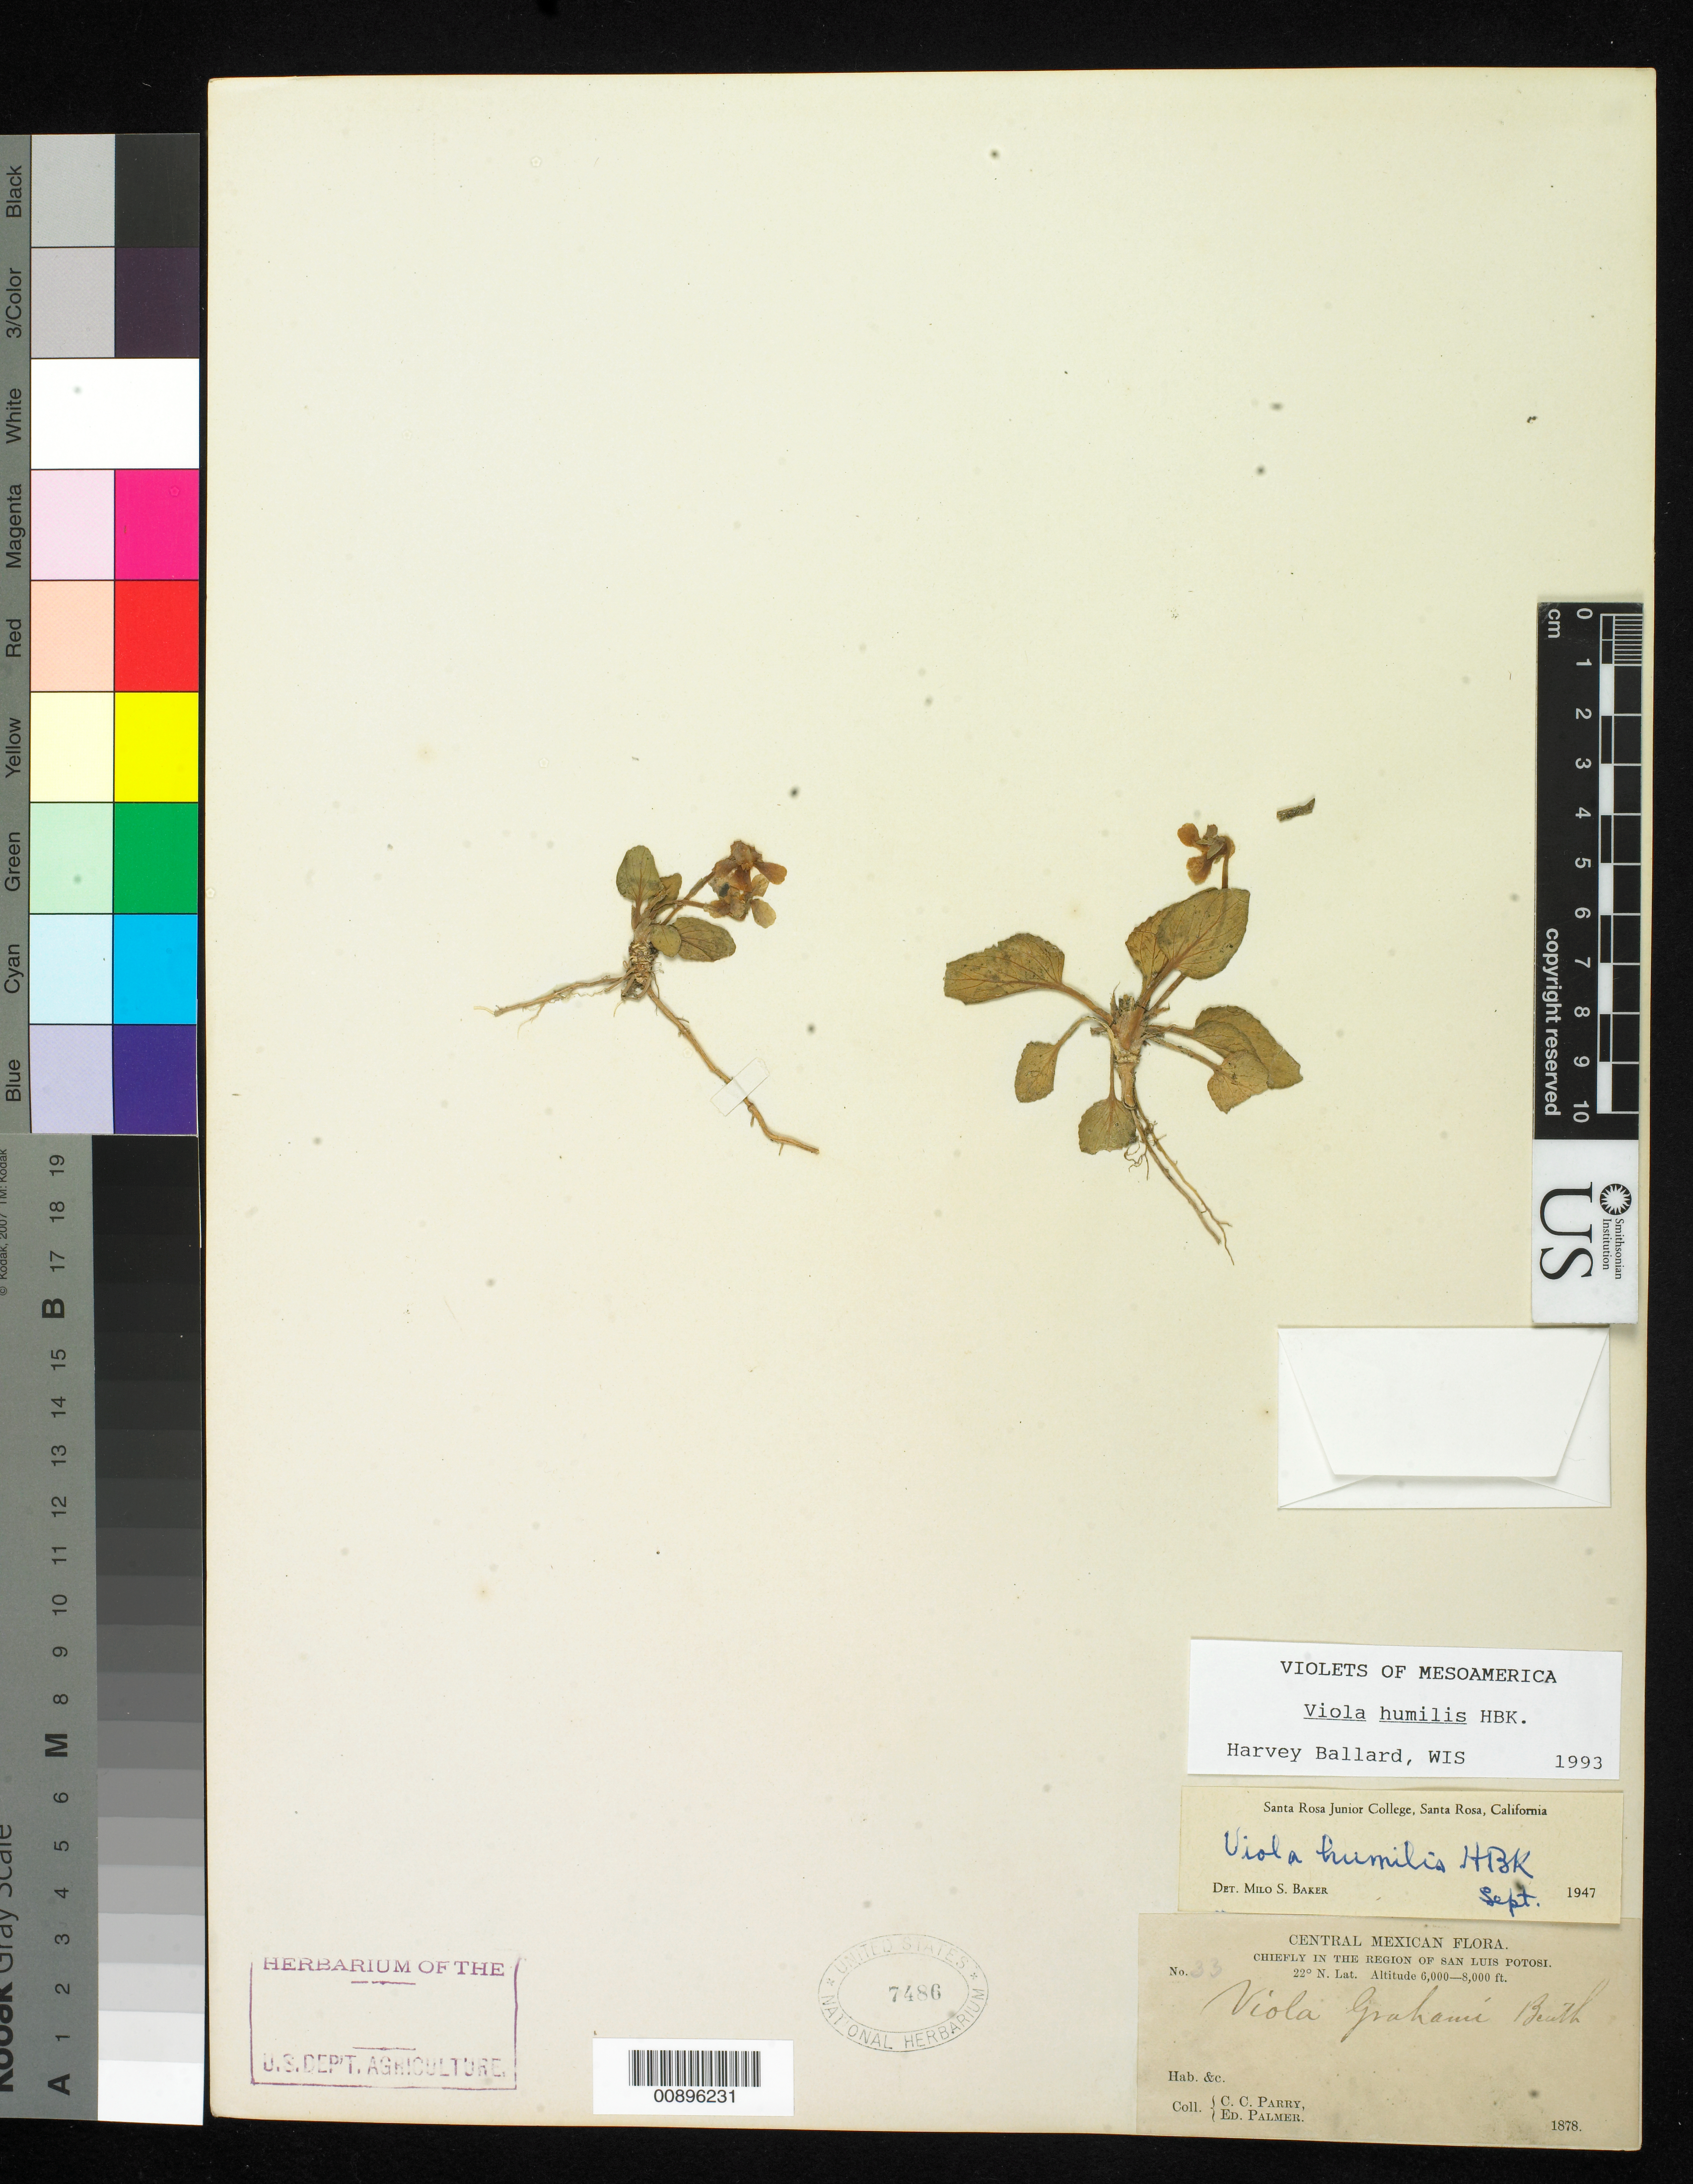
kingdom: Plantae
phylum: Tracheophyta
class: Magnoliopsida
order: Malpighiales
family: Violaceae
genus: Viola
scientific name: Viola humilis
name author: Kunth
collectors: C. C. Parry & E. Palmer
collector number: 33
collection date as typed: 1878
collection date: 1878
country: Mexico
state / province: San Luis Potosí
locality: Chiefly in the region of San Luis Potosí.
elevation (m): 1829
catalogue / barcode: US 7486